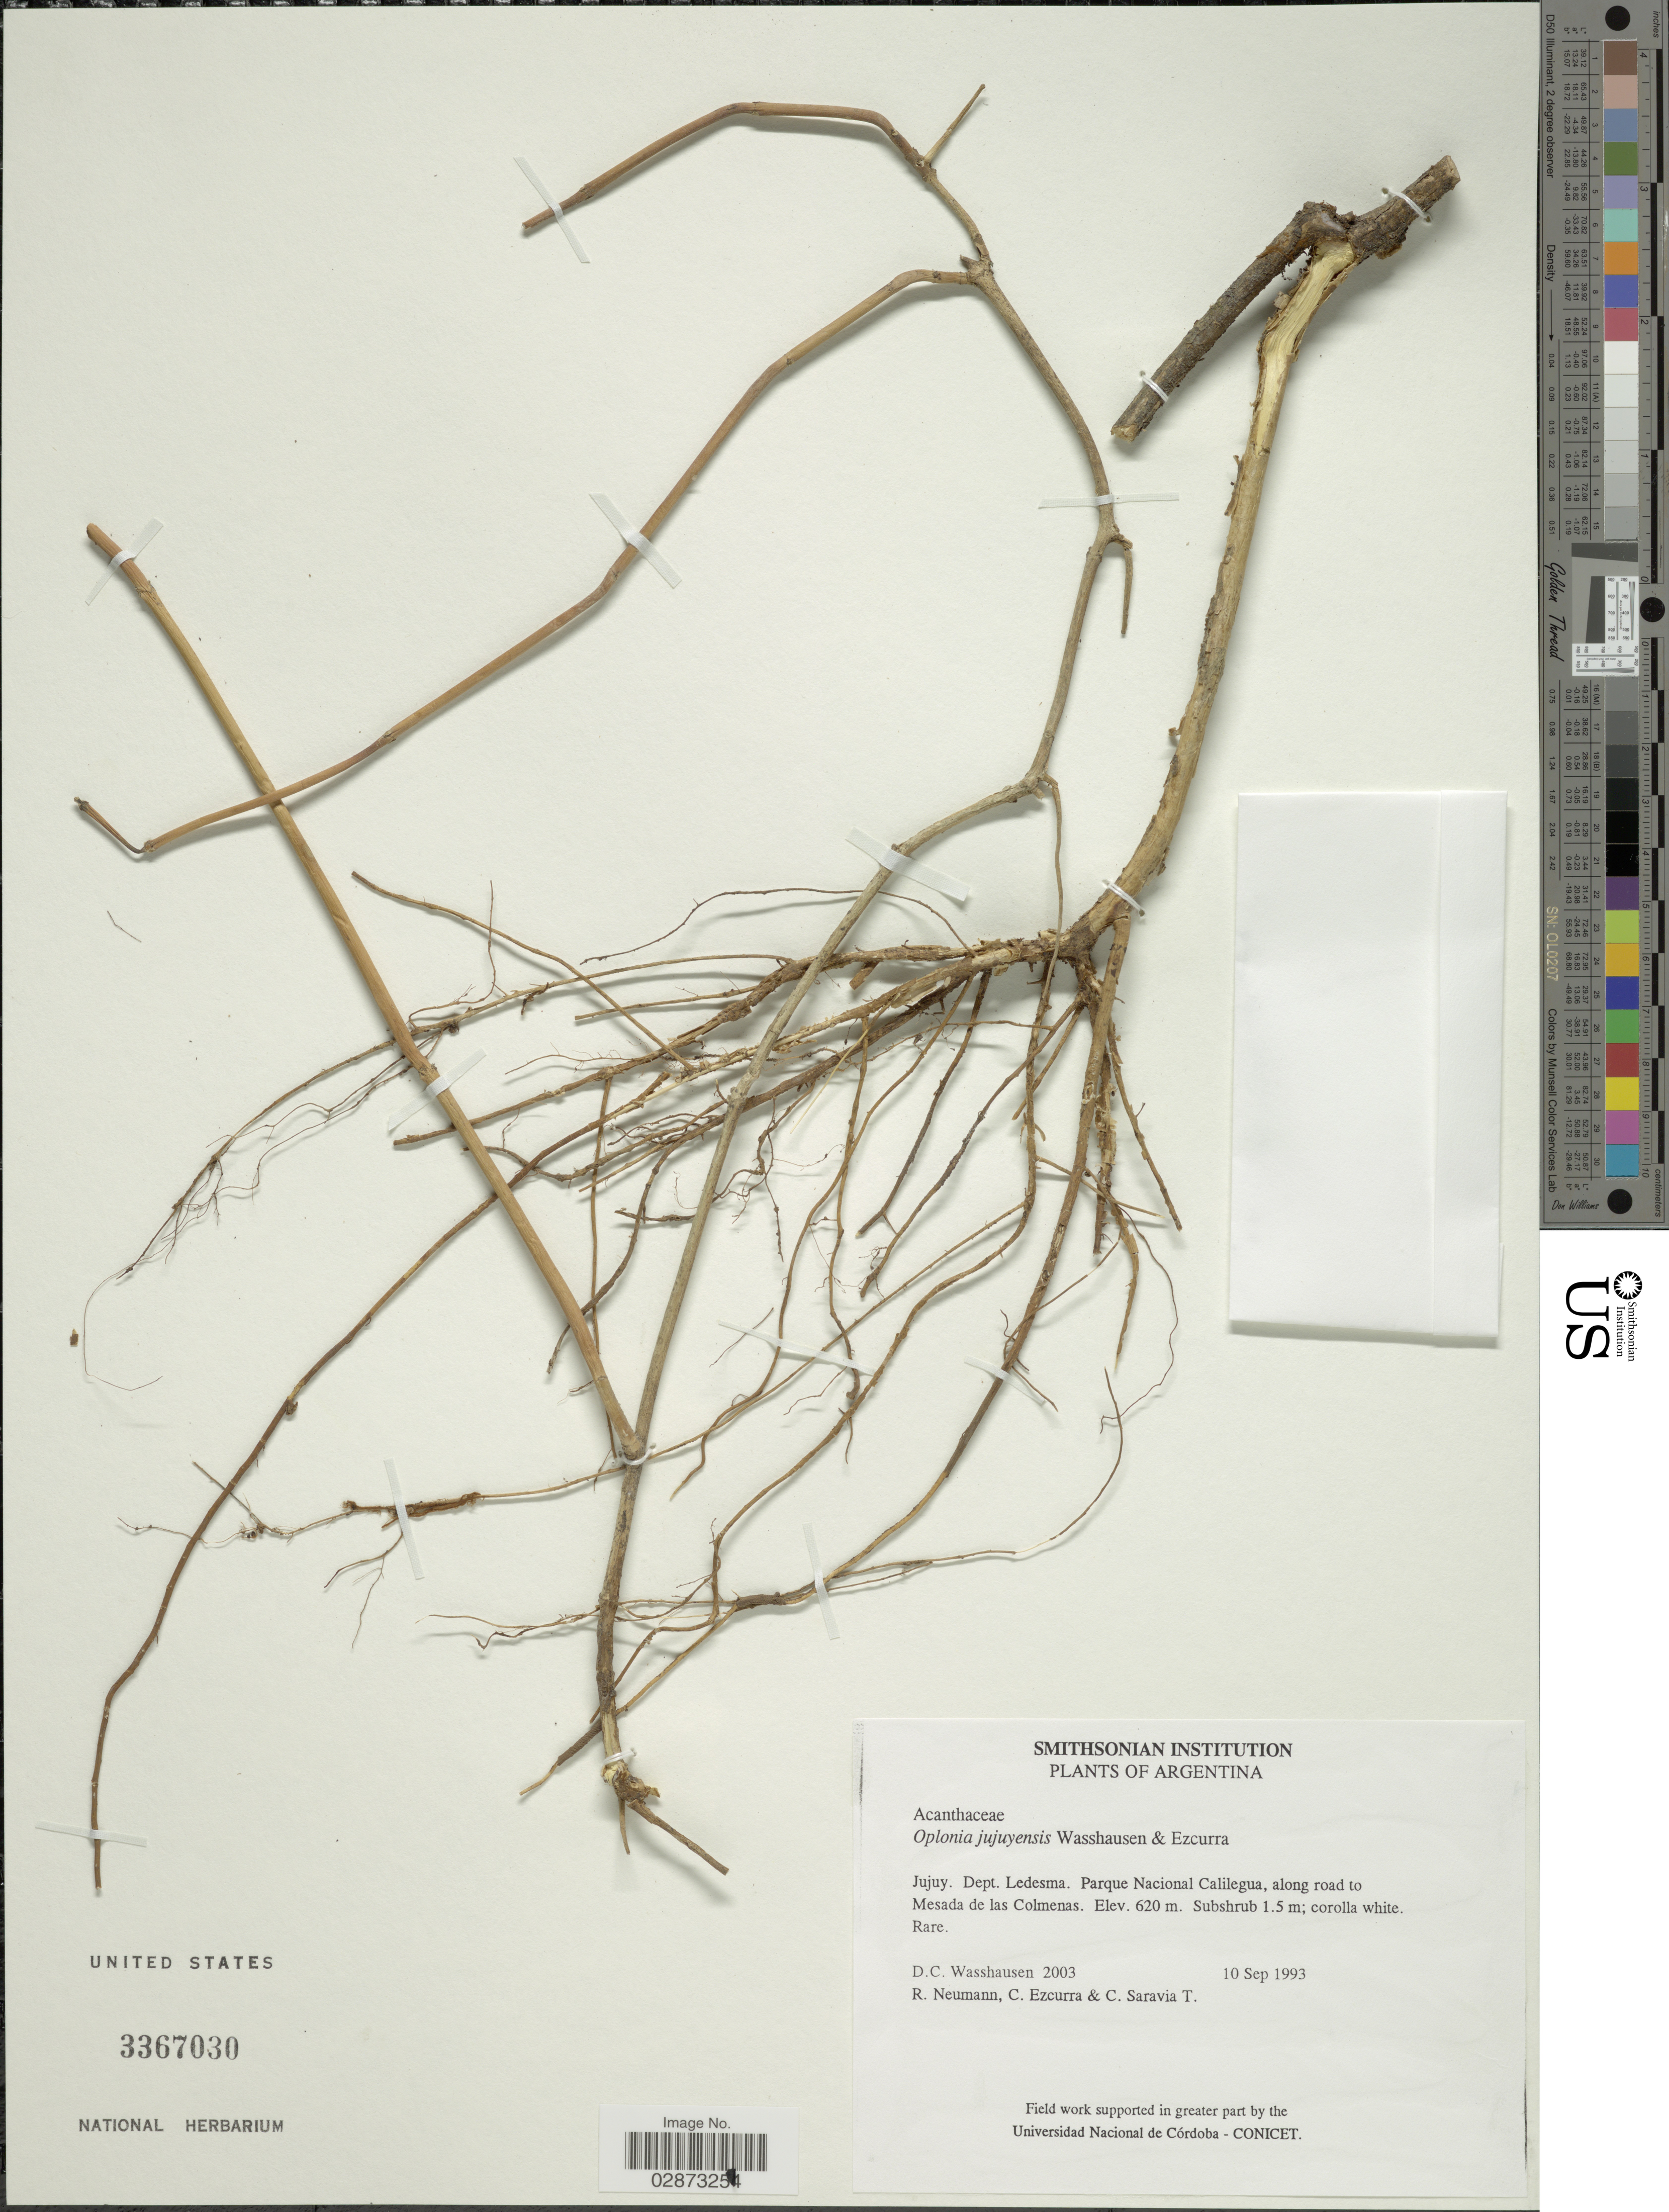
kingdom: Plantae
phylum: Tracheophyta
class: Magnoliopsida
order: Lamiales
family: Acanthaceae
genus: Oplonia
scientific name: Oplonia jujuyensis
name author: Wassh. & C. Ezcurra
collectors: D. C. Wasshausen, R. Neumann, C. Ezcurra & C. Saravia T.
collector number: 2003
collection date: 1993-09-10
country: Argentina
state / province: Jujuy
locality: Dept. Ledesma. Parque Nacional Calilegua, along road to Mesada de las Colmenas.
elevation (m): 620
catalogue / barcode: US 3367030